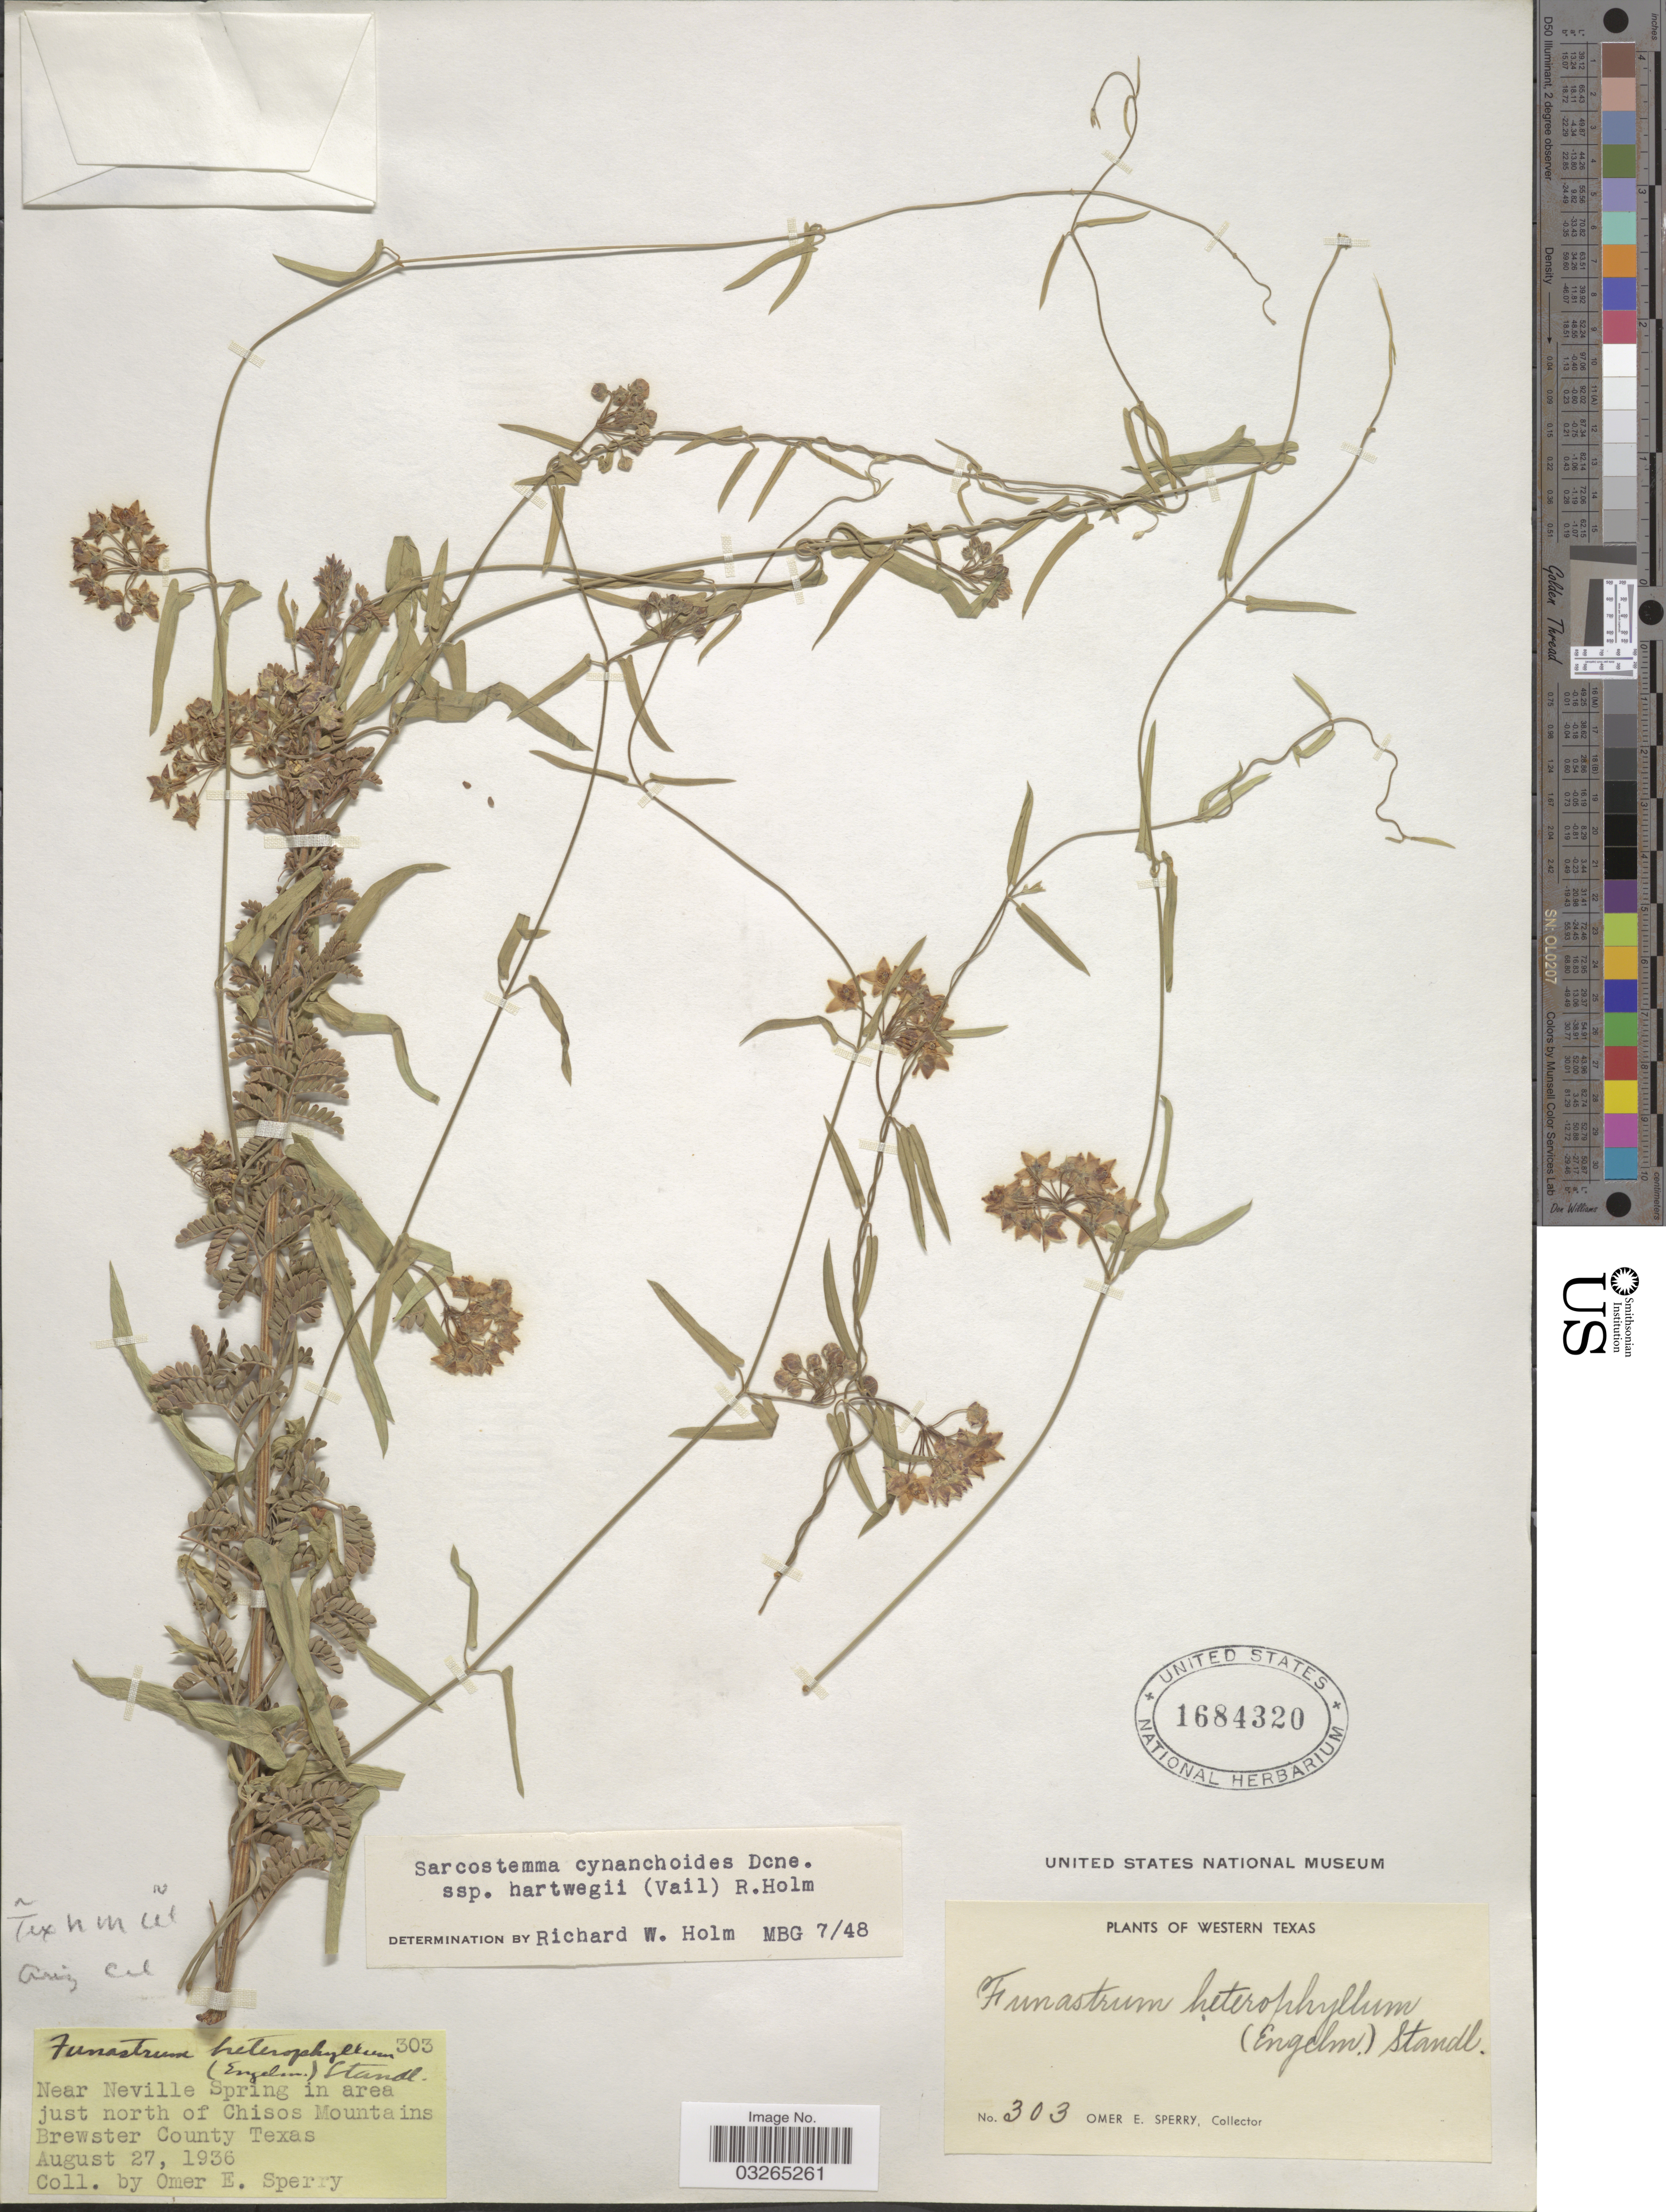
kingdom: Plantae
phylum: Tracheophyta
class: Magnoliopsida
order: Gentianales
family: Apocynaceae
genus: Sarcostemma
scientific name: Sarcostemma cynanchoides var. hartwegii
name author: (R.W. Holm) Shinners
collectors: O. E. Sperry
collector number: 303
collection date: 1936-08-27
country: United States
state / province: Texas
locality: Western Texas, Near Neville Spring area just north of Chisos Mountains, Brewster County.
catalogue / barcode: US 1684320